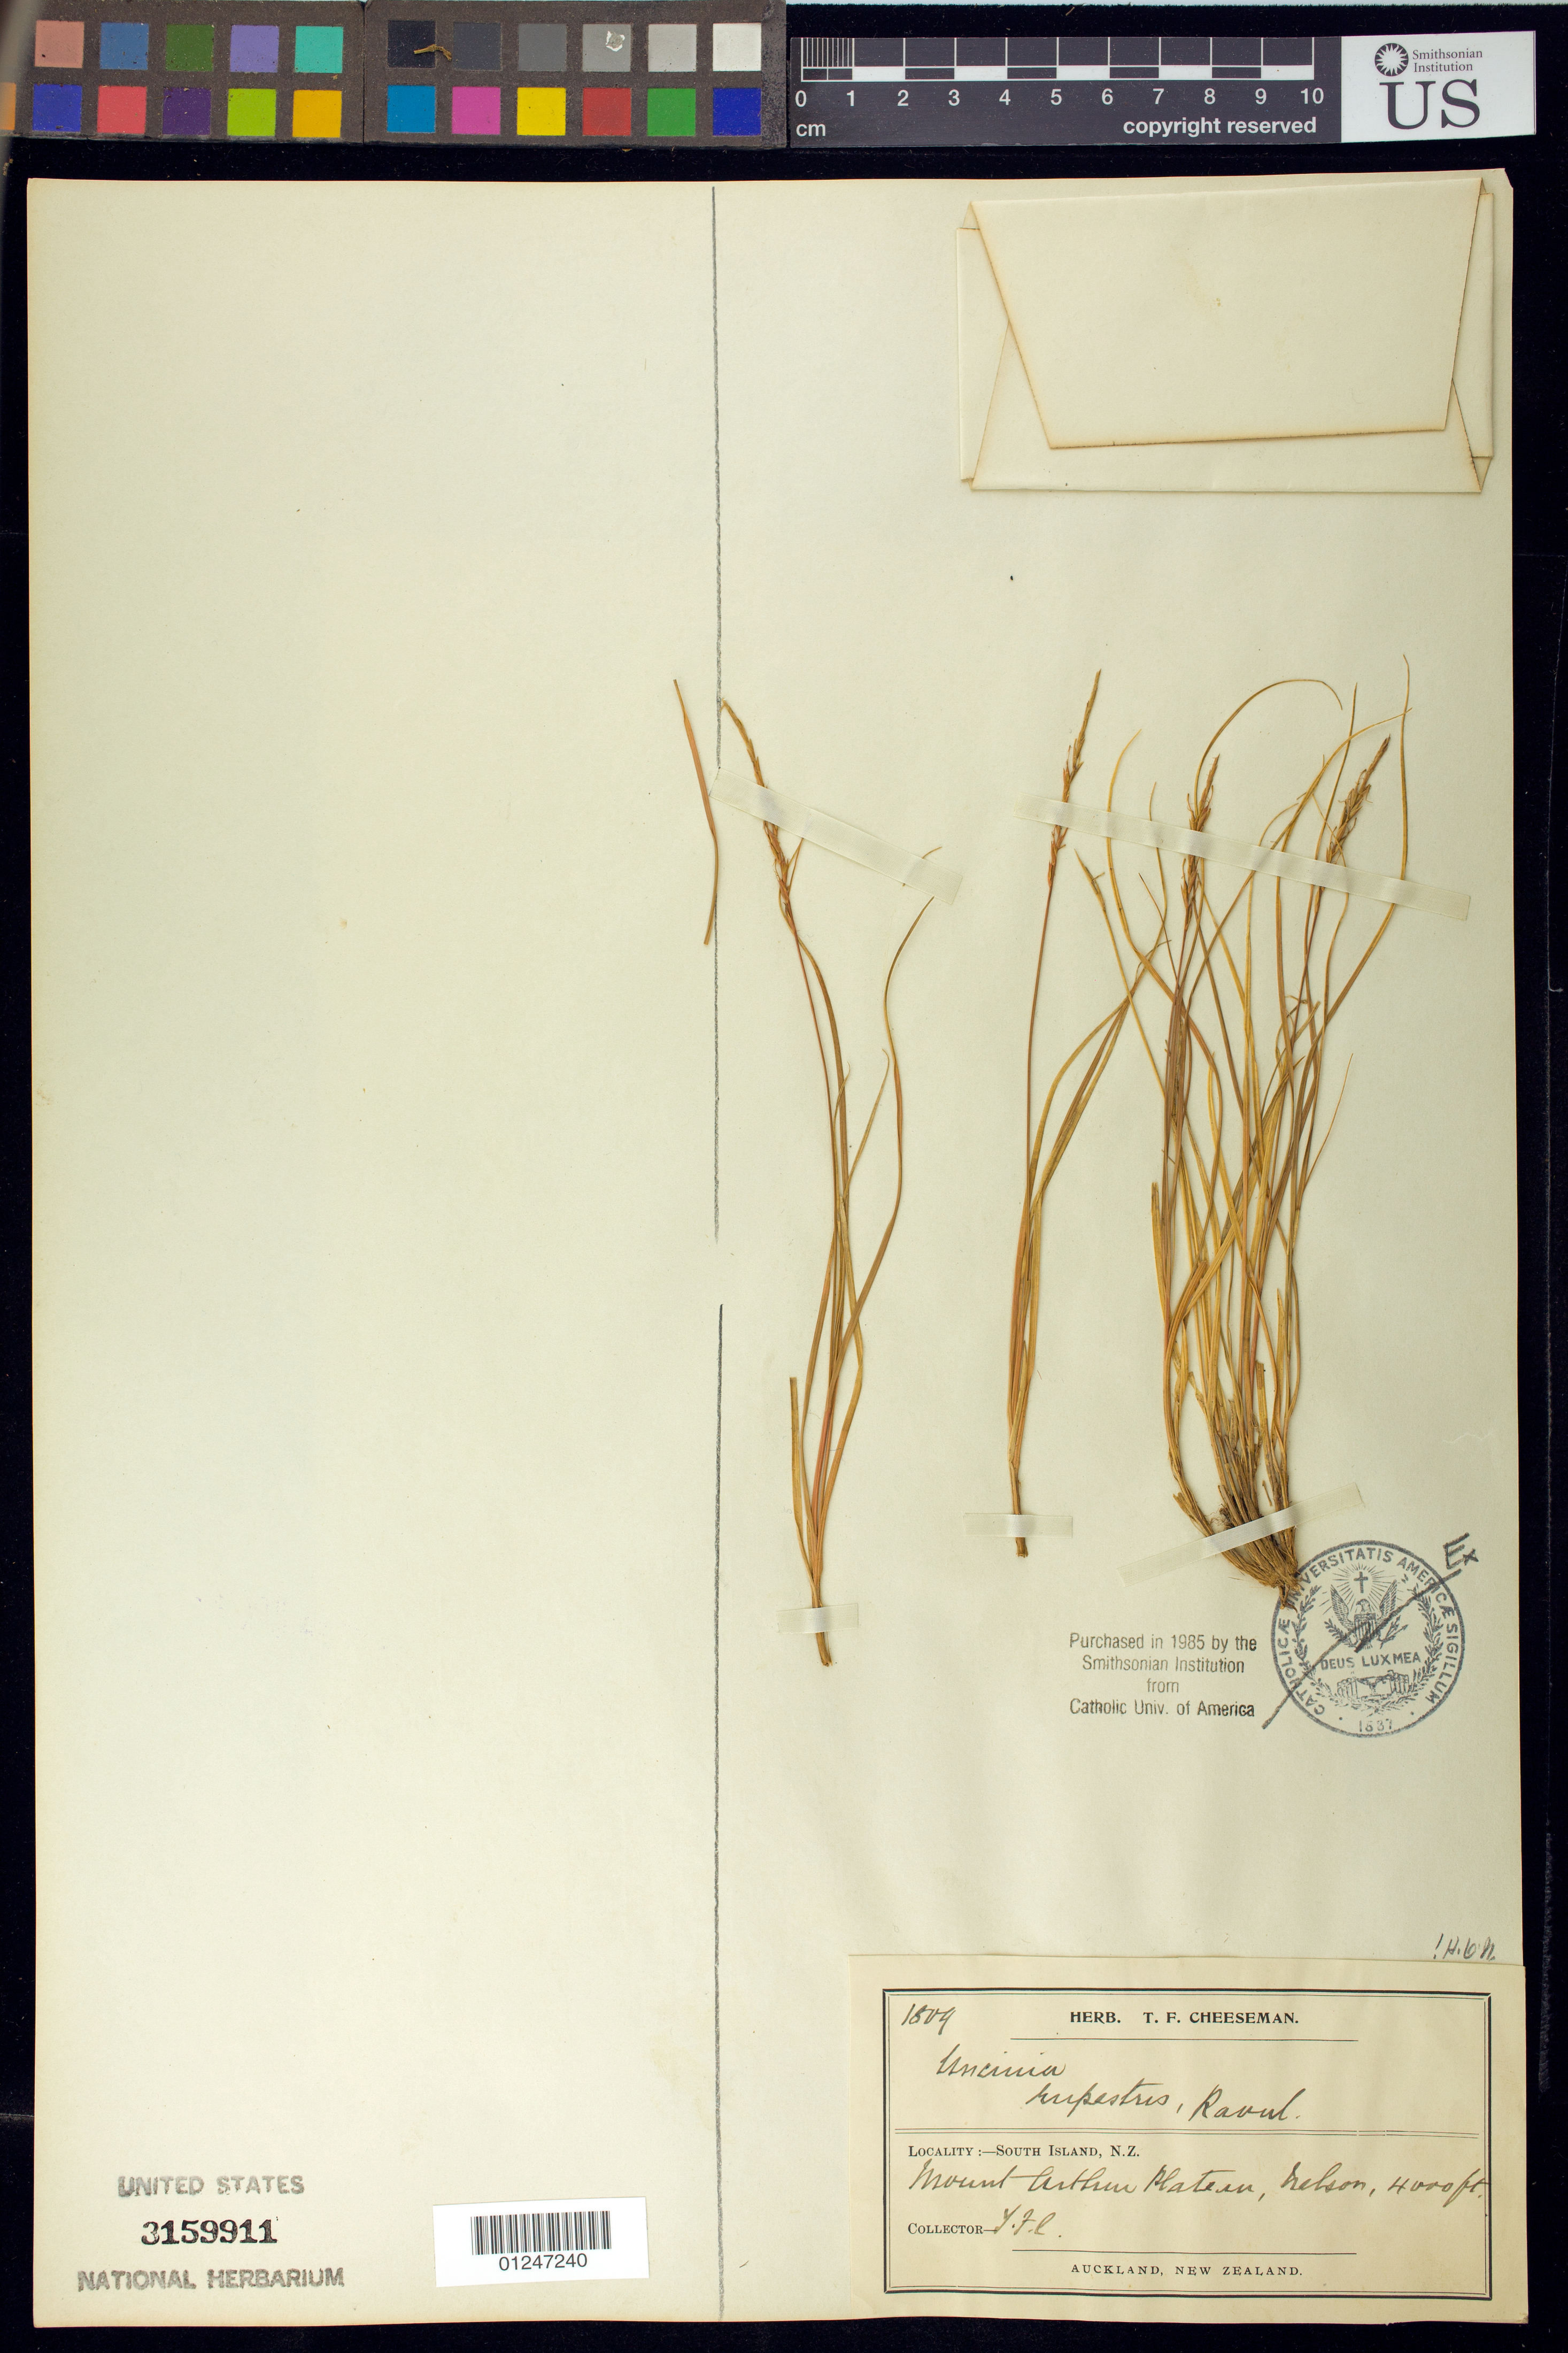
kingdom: Plantae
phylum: Tracheophyta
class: Liliopsida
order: Poales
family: Cyperaceae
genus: Carex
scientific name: Carex horizontalis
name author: (Colenso) K.A. Ford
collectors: T. F. Cheeseman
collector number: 1809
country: New Zealand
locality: South Island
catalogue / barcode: US 3159911